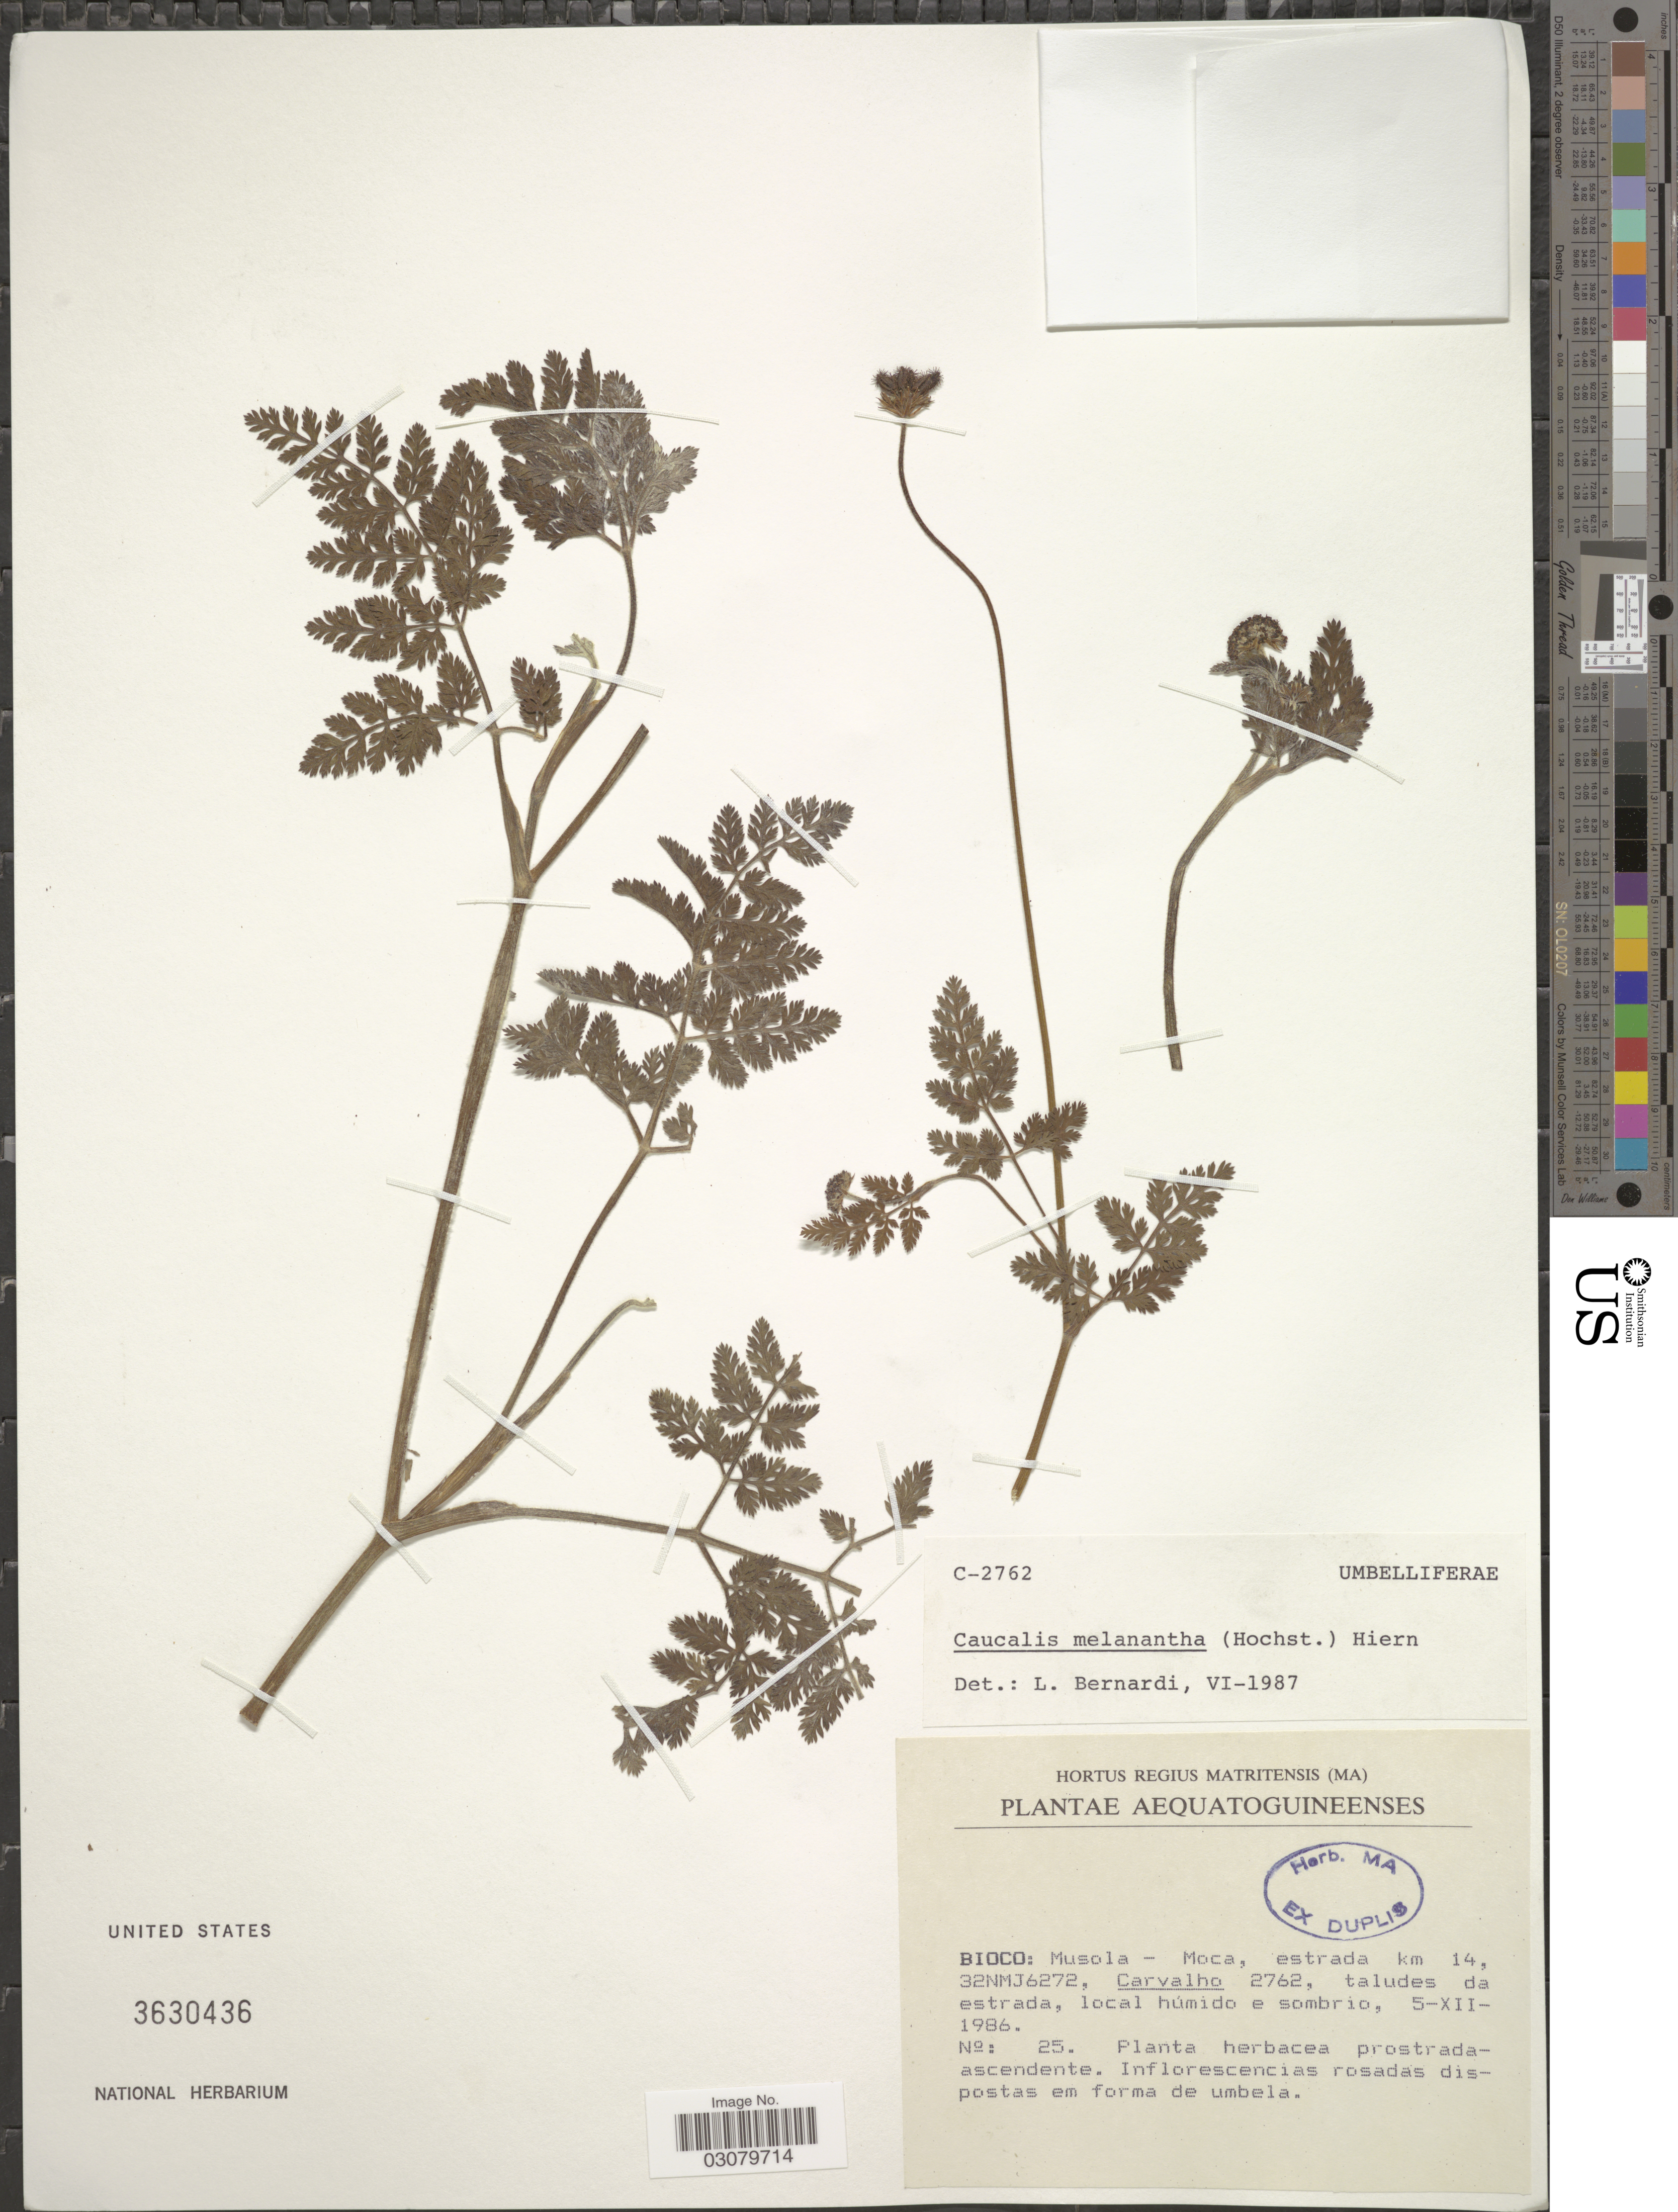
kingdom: Plantae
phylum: Tracheophyta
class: Magnoliopsida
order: Apiales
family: Apiaceae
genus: Caucalis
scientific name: Caucalis melanantha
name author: (Steud. ex Hochst.) Benth. & Hook. f.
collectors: Carvalho, --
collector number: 2762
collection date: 1986-12-05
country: Equatorial Guinea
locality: Aequatoguineenses. Bioco: Musola - Moca, estrada km 14, 32NMJ6272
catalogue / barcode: US 3630436